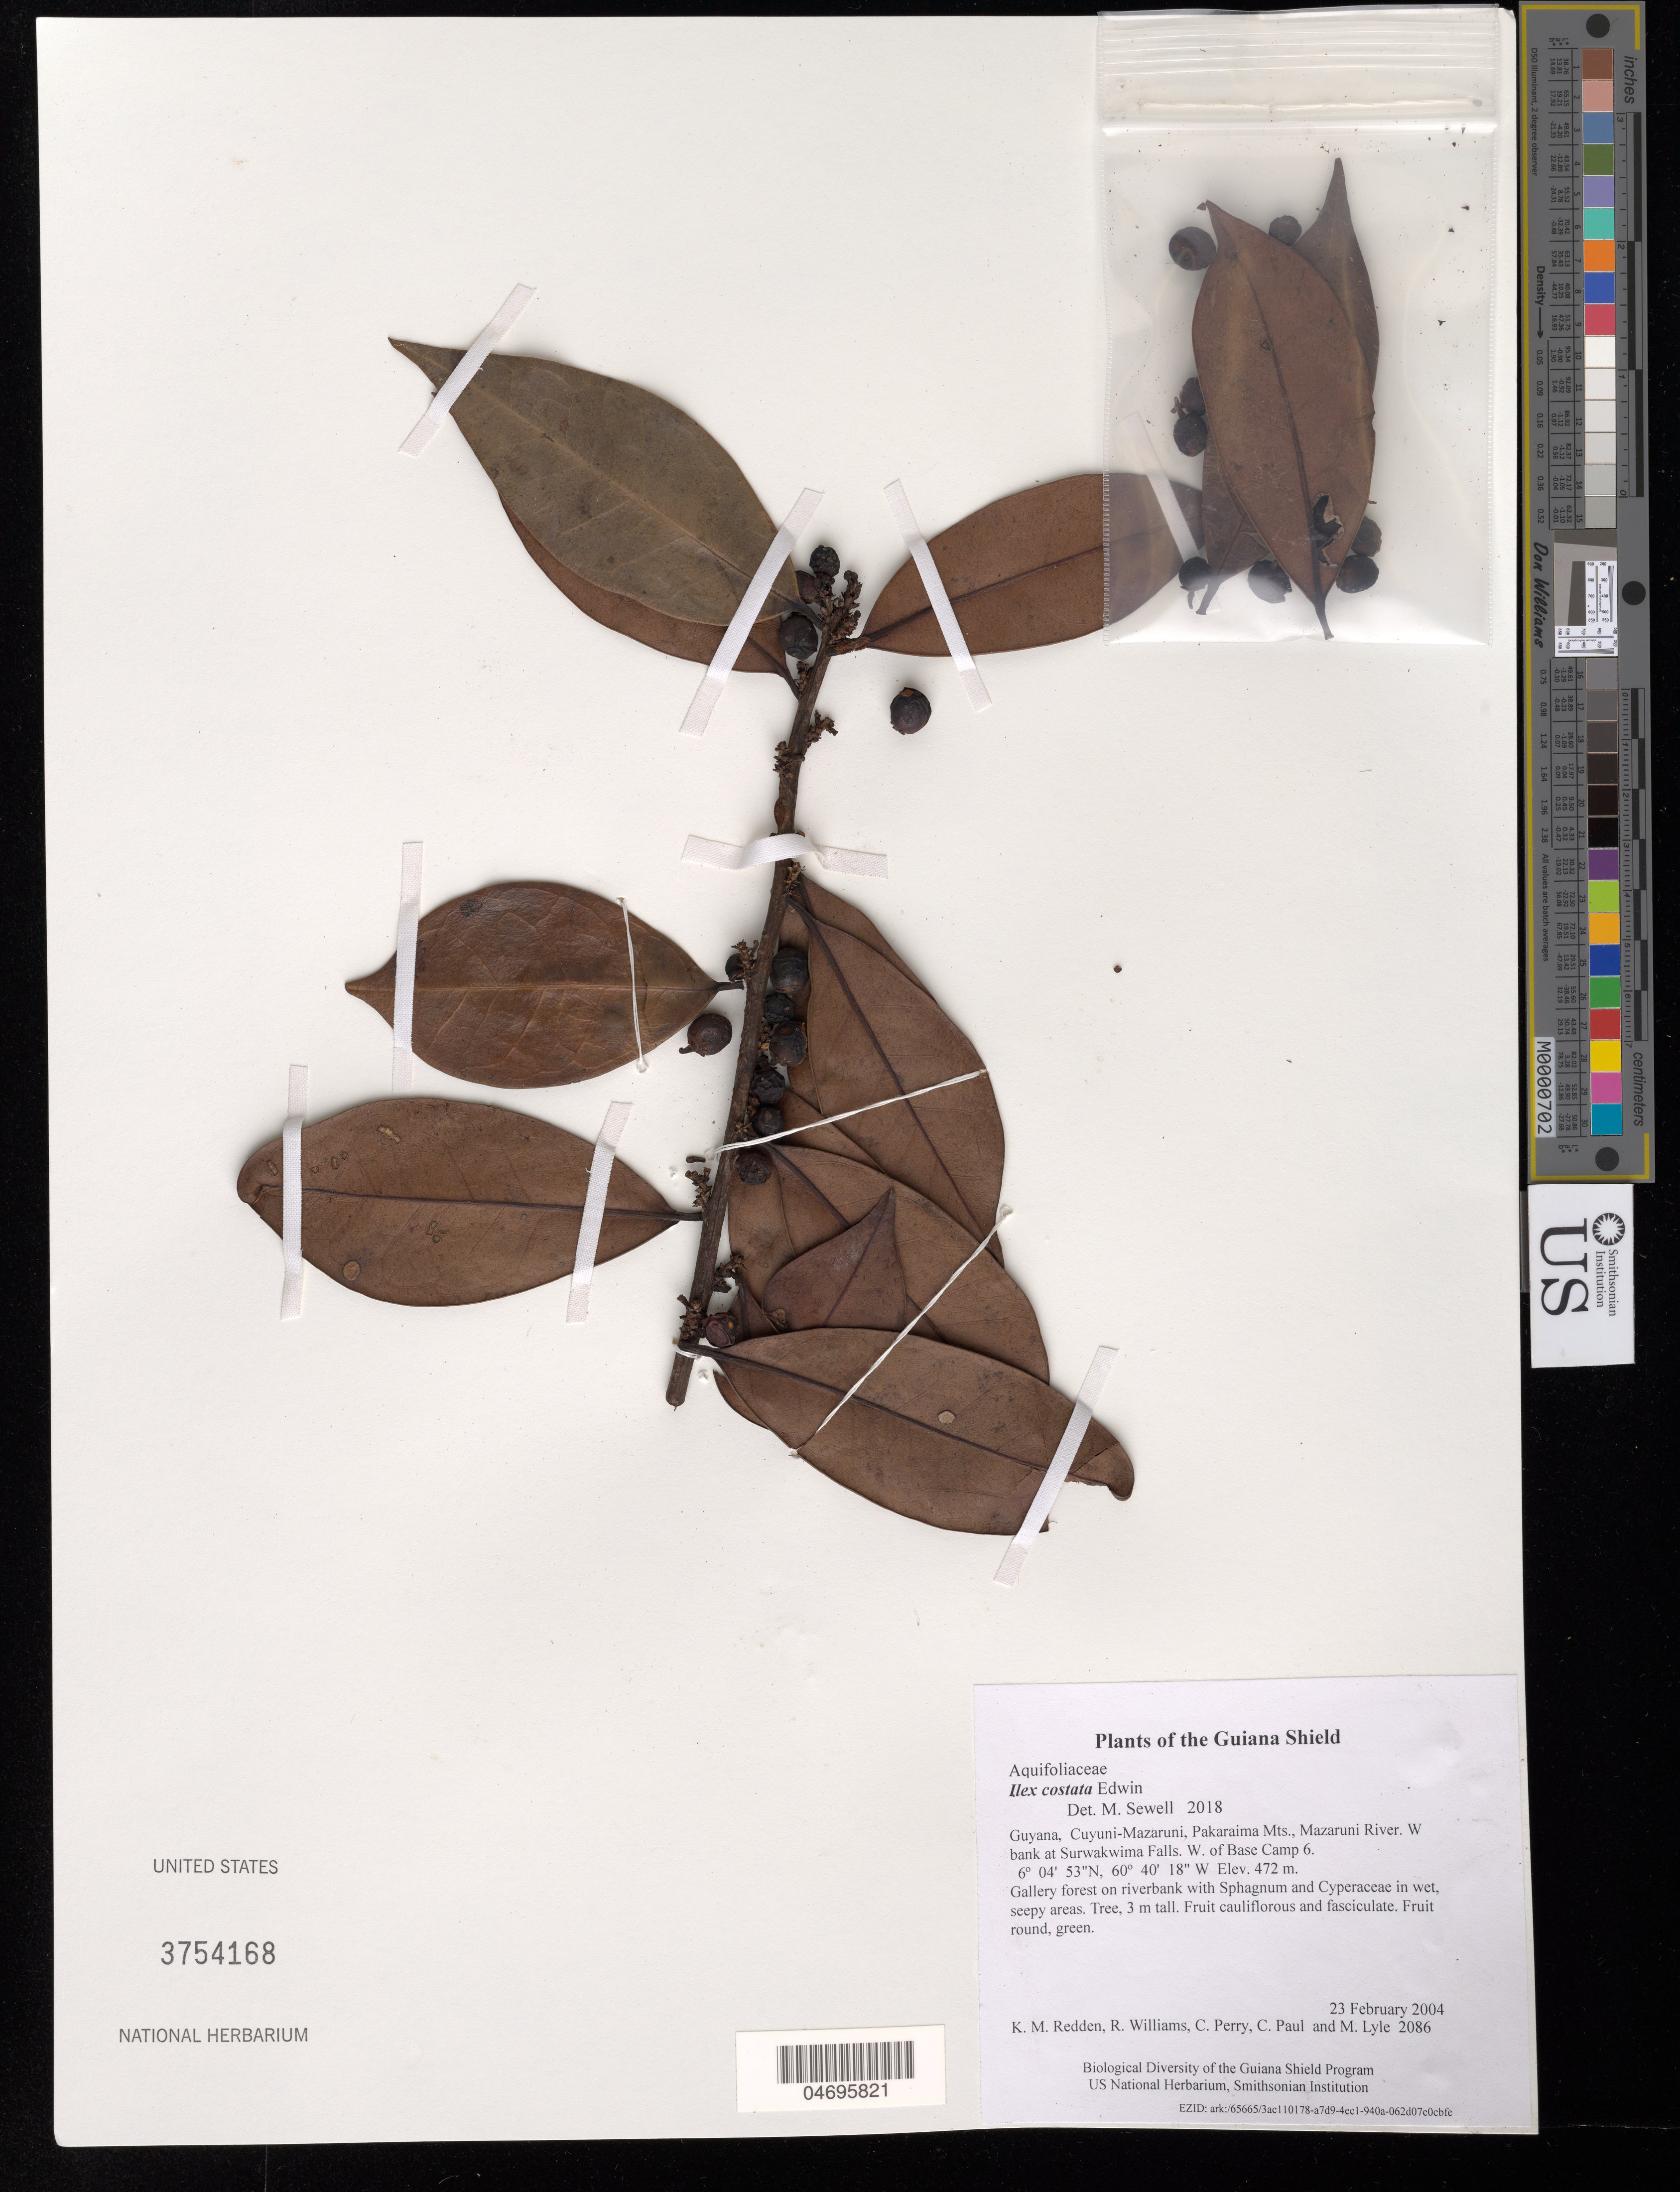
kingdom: Plantae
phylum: Tracheophyta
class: Magnoliopsida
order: Aquifoliales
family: Aquifoliaceae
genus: Ilex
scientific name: Ilex costata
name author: Edwin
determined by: Sewell, M.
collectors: K. M. Redden, R. Williams, C. Perry, C. Paul & M. Lyle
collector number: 2086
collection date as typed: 23 February 2004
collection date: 2004-02-23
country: Guyana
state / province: Cuyuni-Mazaruni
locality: Pakaraima Mts., Mazaruni River. W bank at Surwakwima Falls. W. of Base Camp 6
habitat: Gallery forest on riverbank with Sphagnum and Cyperaceae in wet, seepy areas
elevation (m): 472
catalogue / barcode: US 3754168